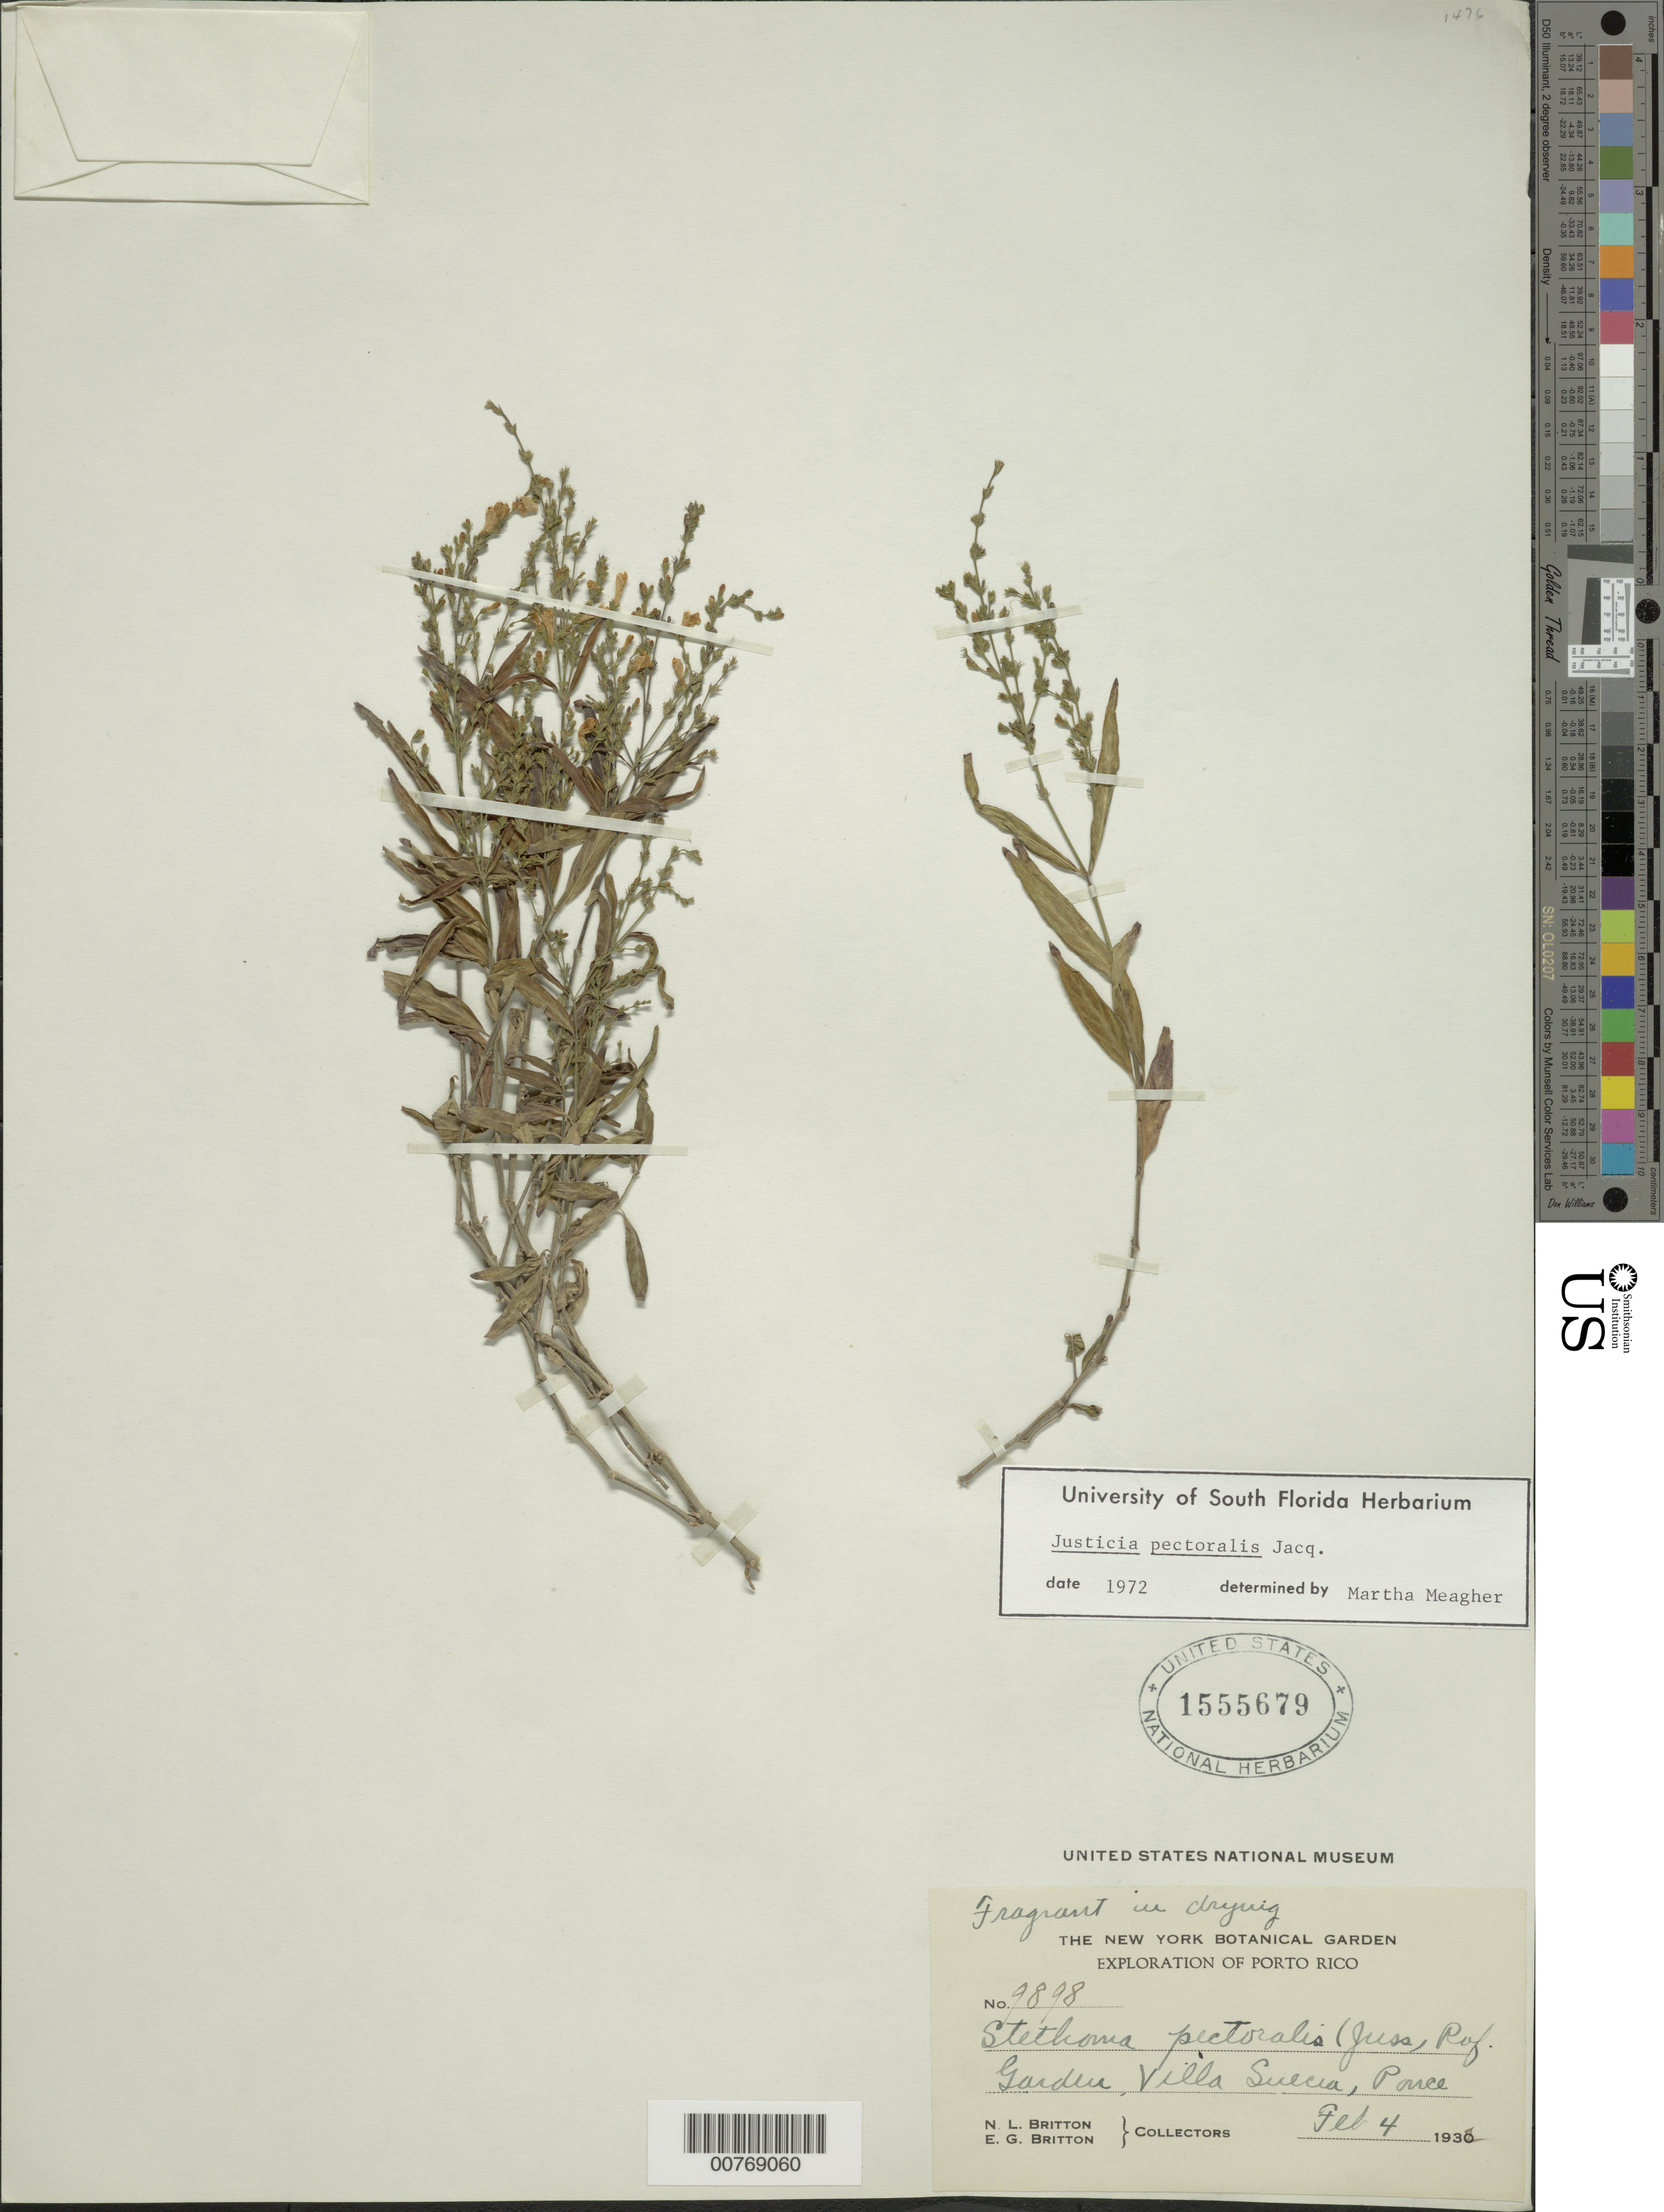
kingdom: Plantae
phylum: Tracheophyta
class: Magnoliopsida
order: Lamiales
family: Acanthaceae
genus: Justicia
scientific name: Justicia pectoralis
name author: Jacq.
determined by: Meagher, M.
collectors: N. Britton & E. G. Britton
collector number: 9898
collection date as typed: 04 Feb 1932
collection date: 1932-02-04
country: Puerto Rico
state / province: Ponce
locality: Garden, Villa Suecia, Ponce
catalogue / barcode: US 1555679